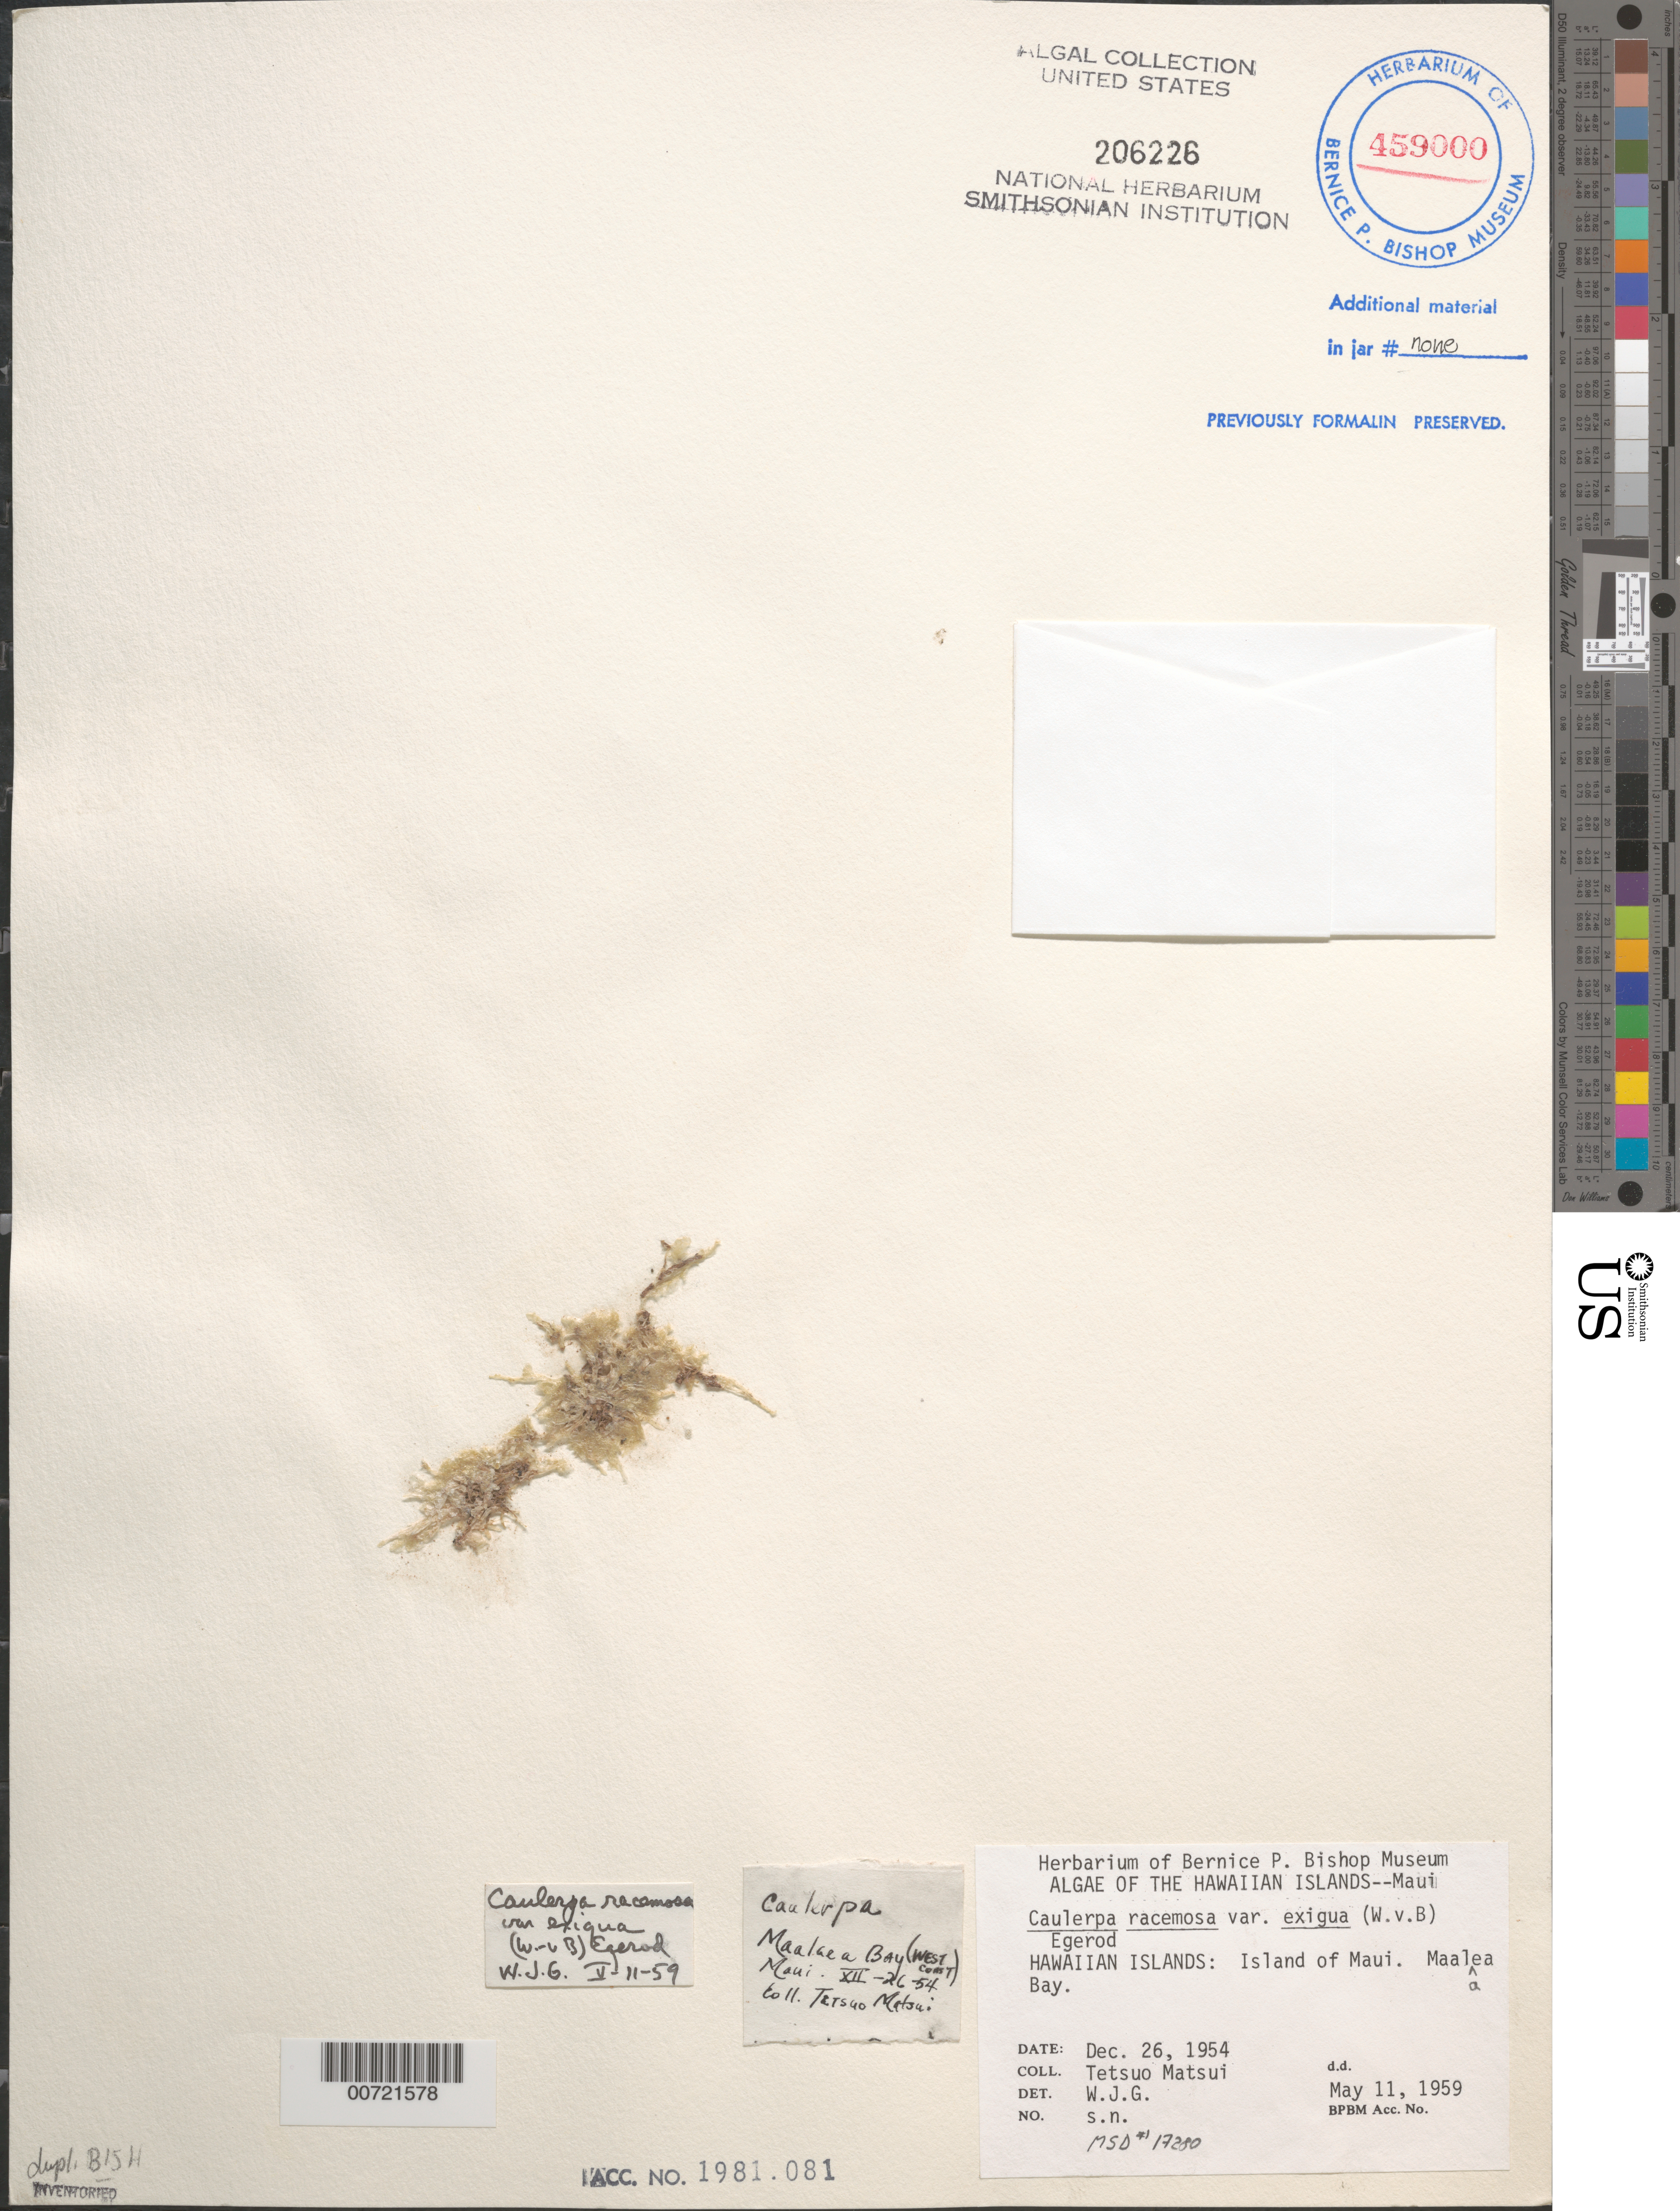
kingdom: Plantae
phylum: Chlorophyta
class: Ulvophyceae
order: Bryopsidales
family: Caulerpaceae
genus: Caulerpa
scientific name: Caulerpa racemosa var. exigua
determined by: Gilbert, W. J.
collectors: T. Matsui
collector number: MSD 17280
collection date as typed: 26 Dec 1954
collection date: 1954-12-26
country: United States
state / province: Hawaii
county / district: Maui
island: Maui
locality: Maalaea Bay, west coast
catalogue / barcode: US 206226